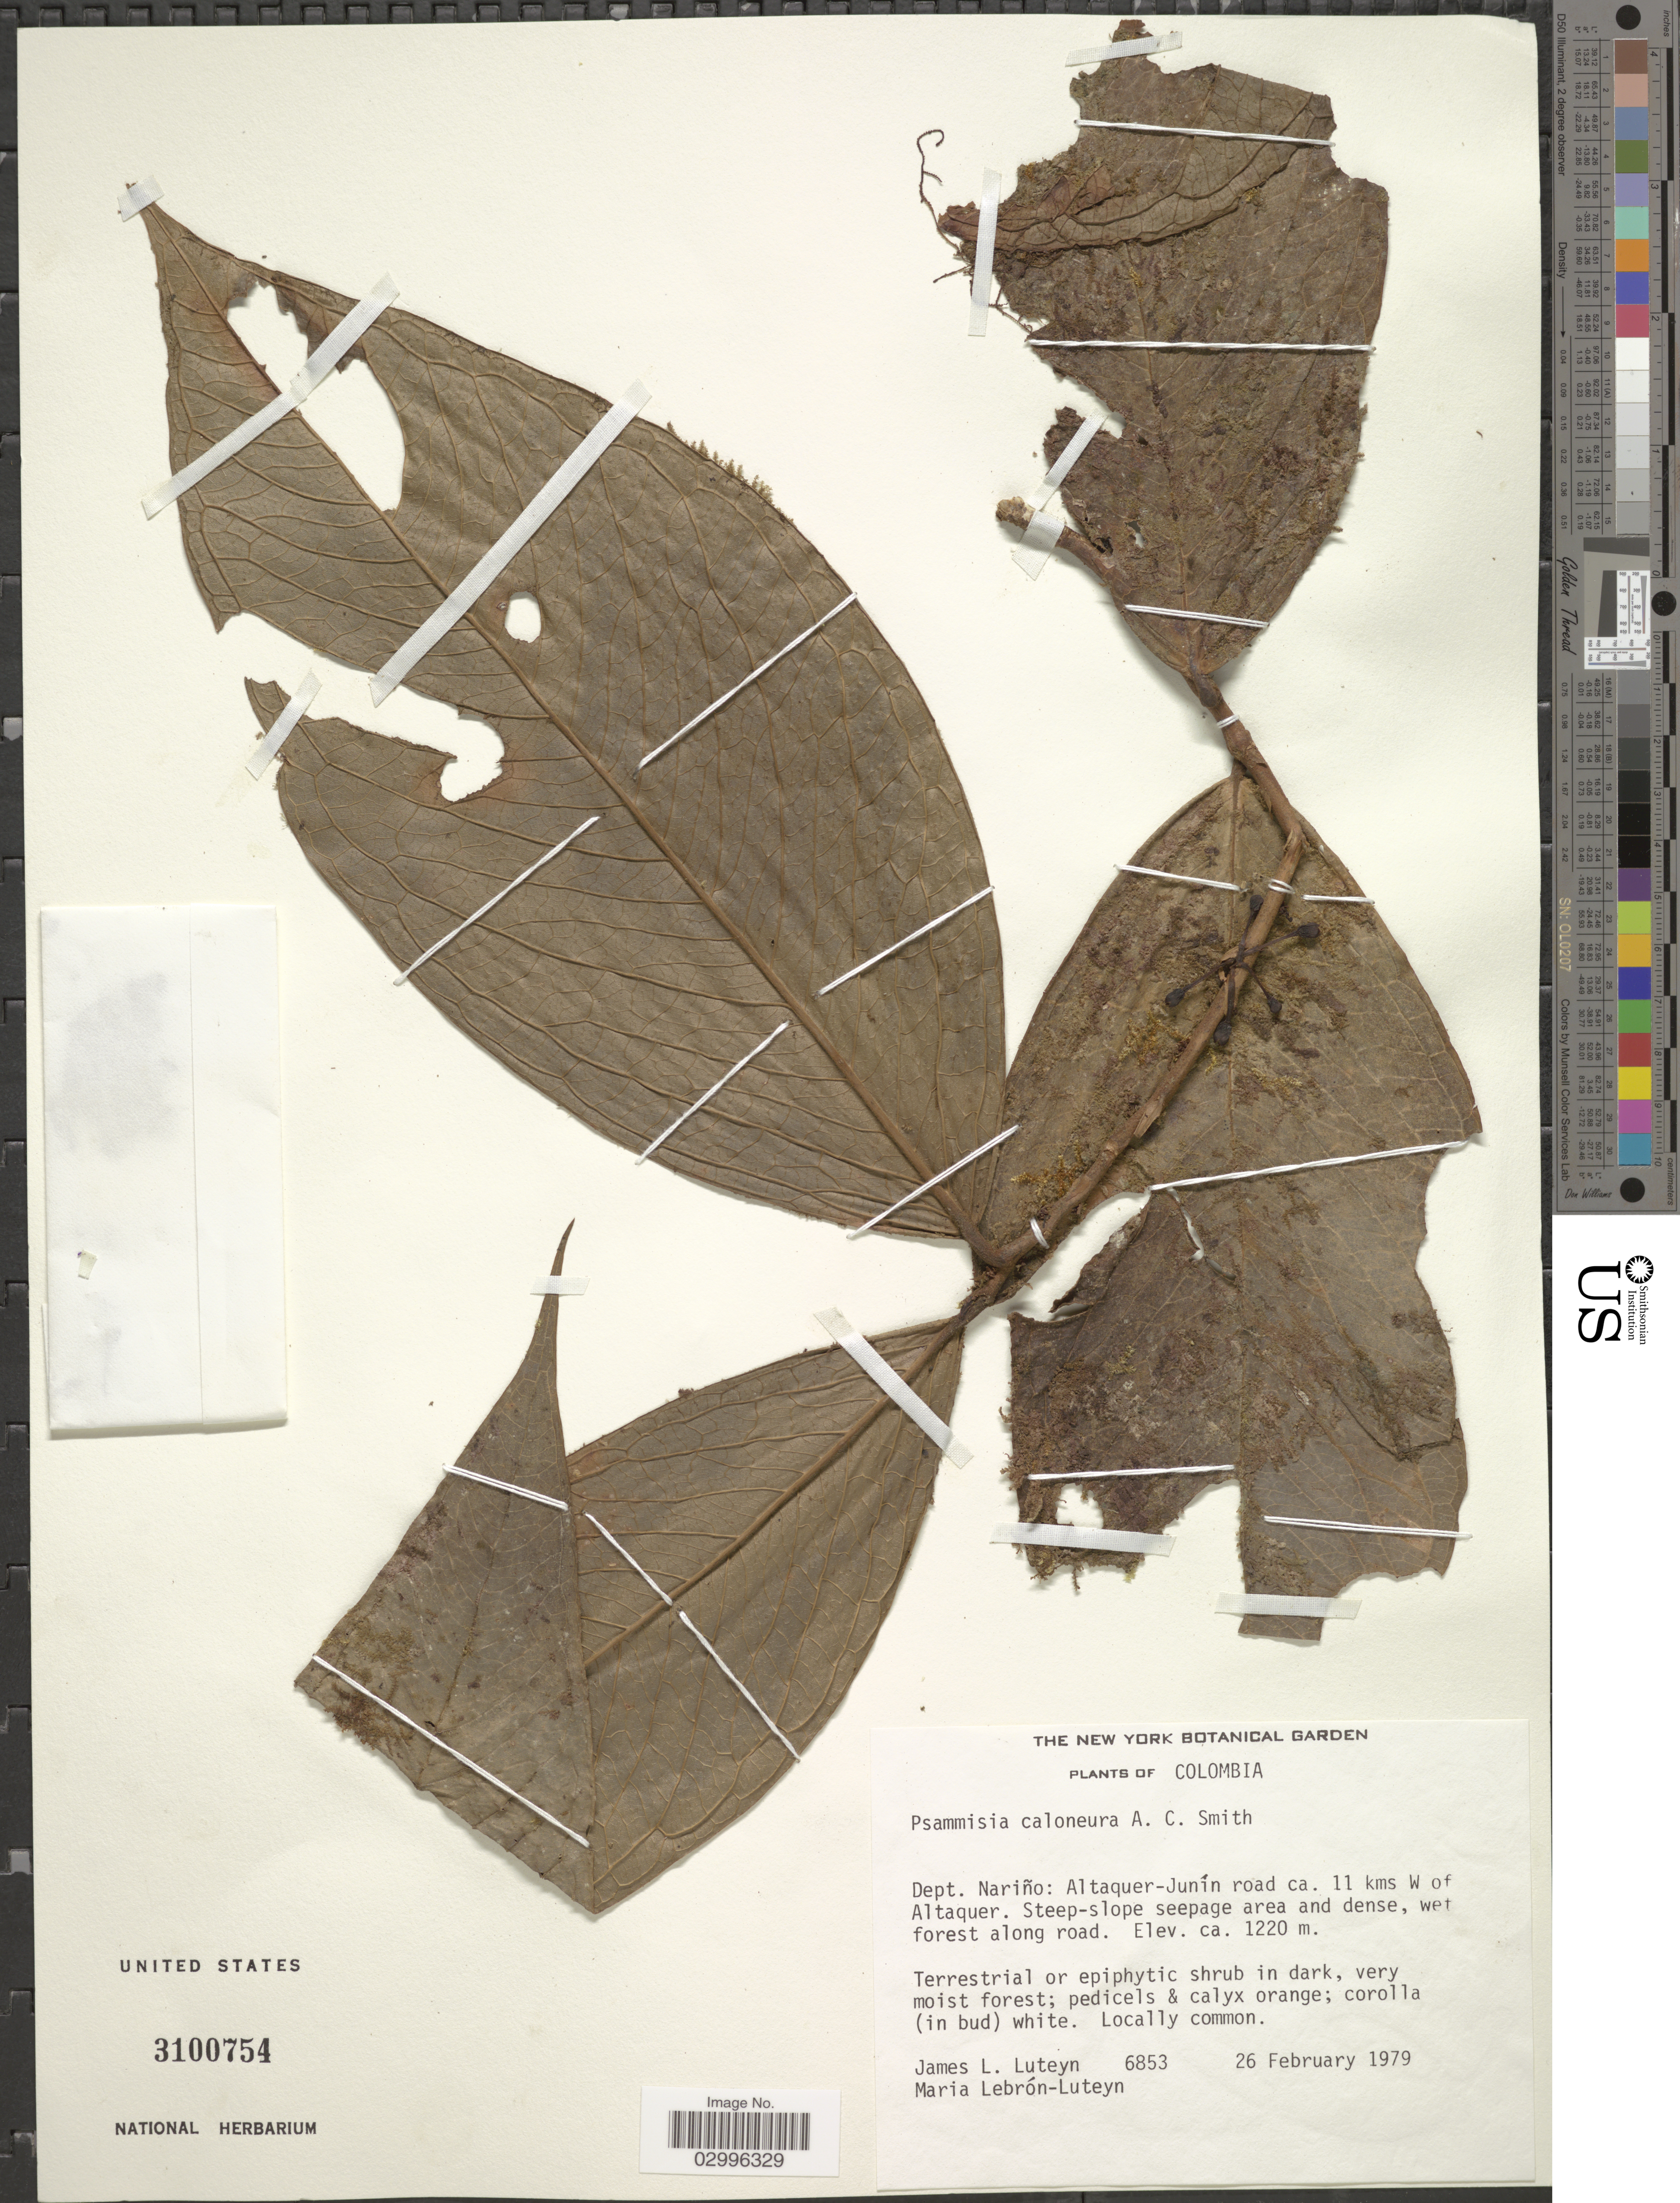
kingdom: Plantae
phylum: Tracheophyta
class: Magnoliopsida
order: Ericales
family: Ericaceae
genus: Psammisia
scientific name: Psammisia caloneura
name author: A.C. Sm.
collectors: J. L. Luteyn & M. L. Lebrón-Luteyn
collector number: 6853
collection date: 1979-02-26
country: Colombia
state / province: Nariño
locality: Altaquer-Junín road ca. 11 kms W of Altaquer. Steep-slope seepage area and dense, wet forest along road.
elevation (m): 1220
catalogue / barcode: US 3100754